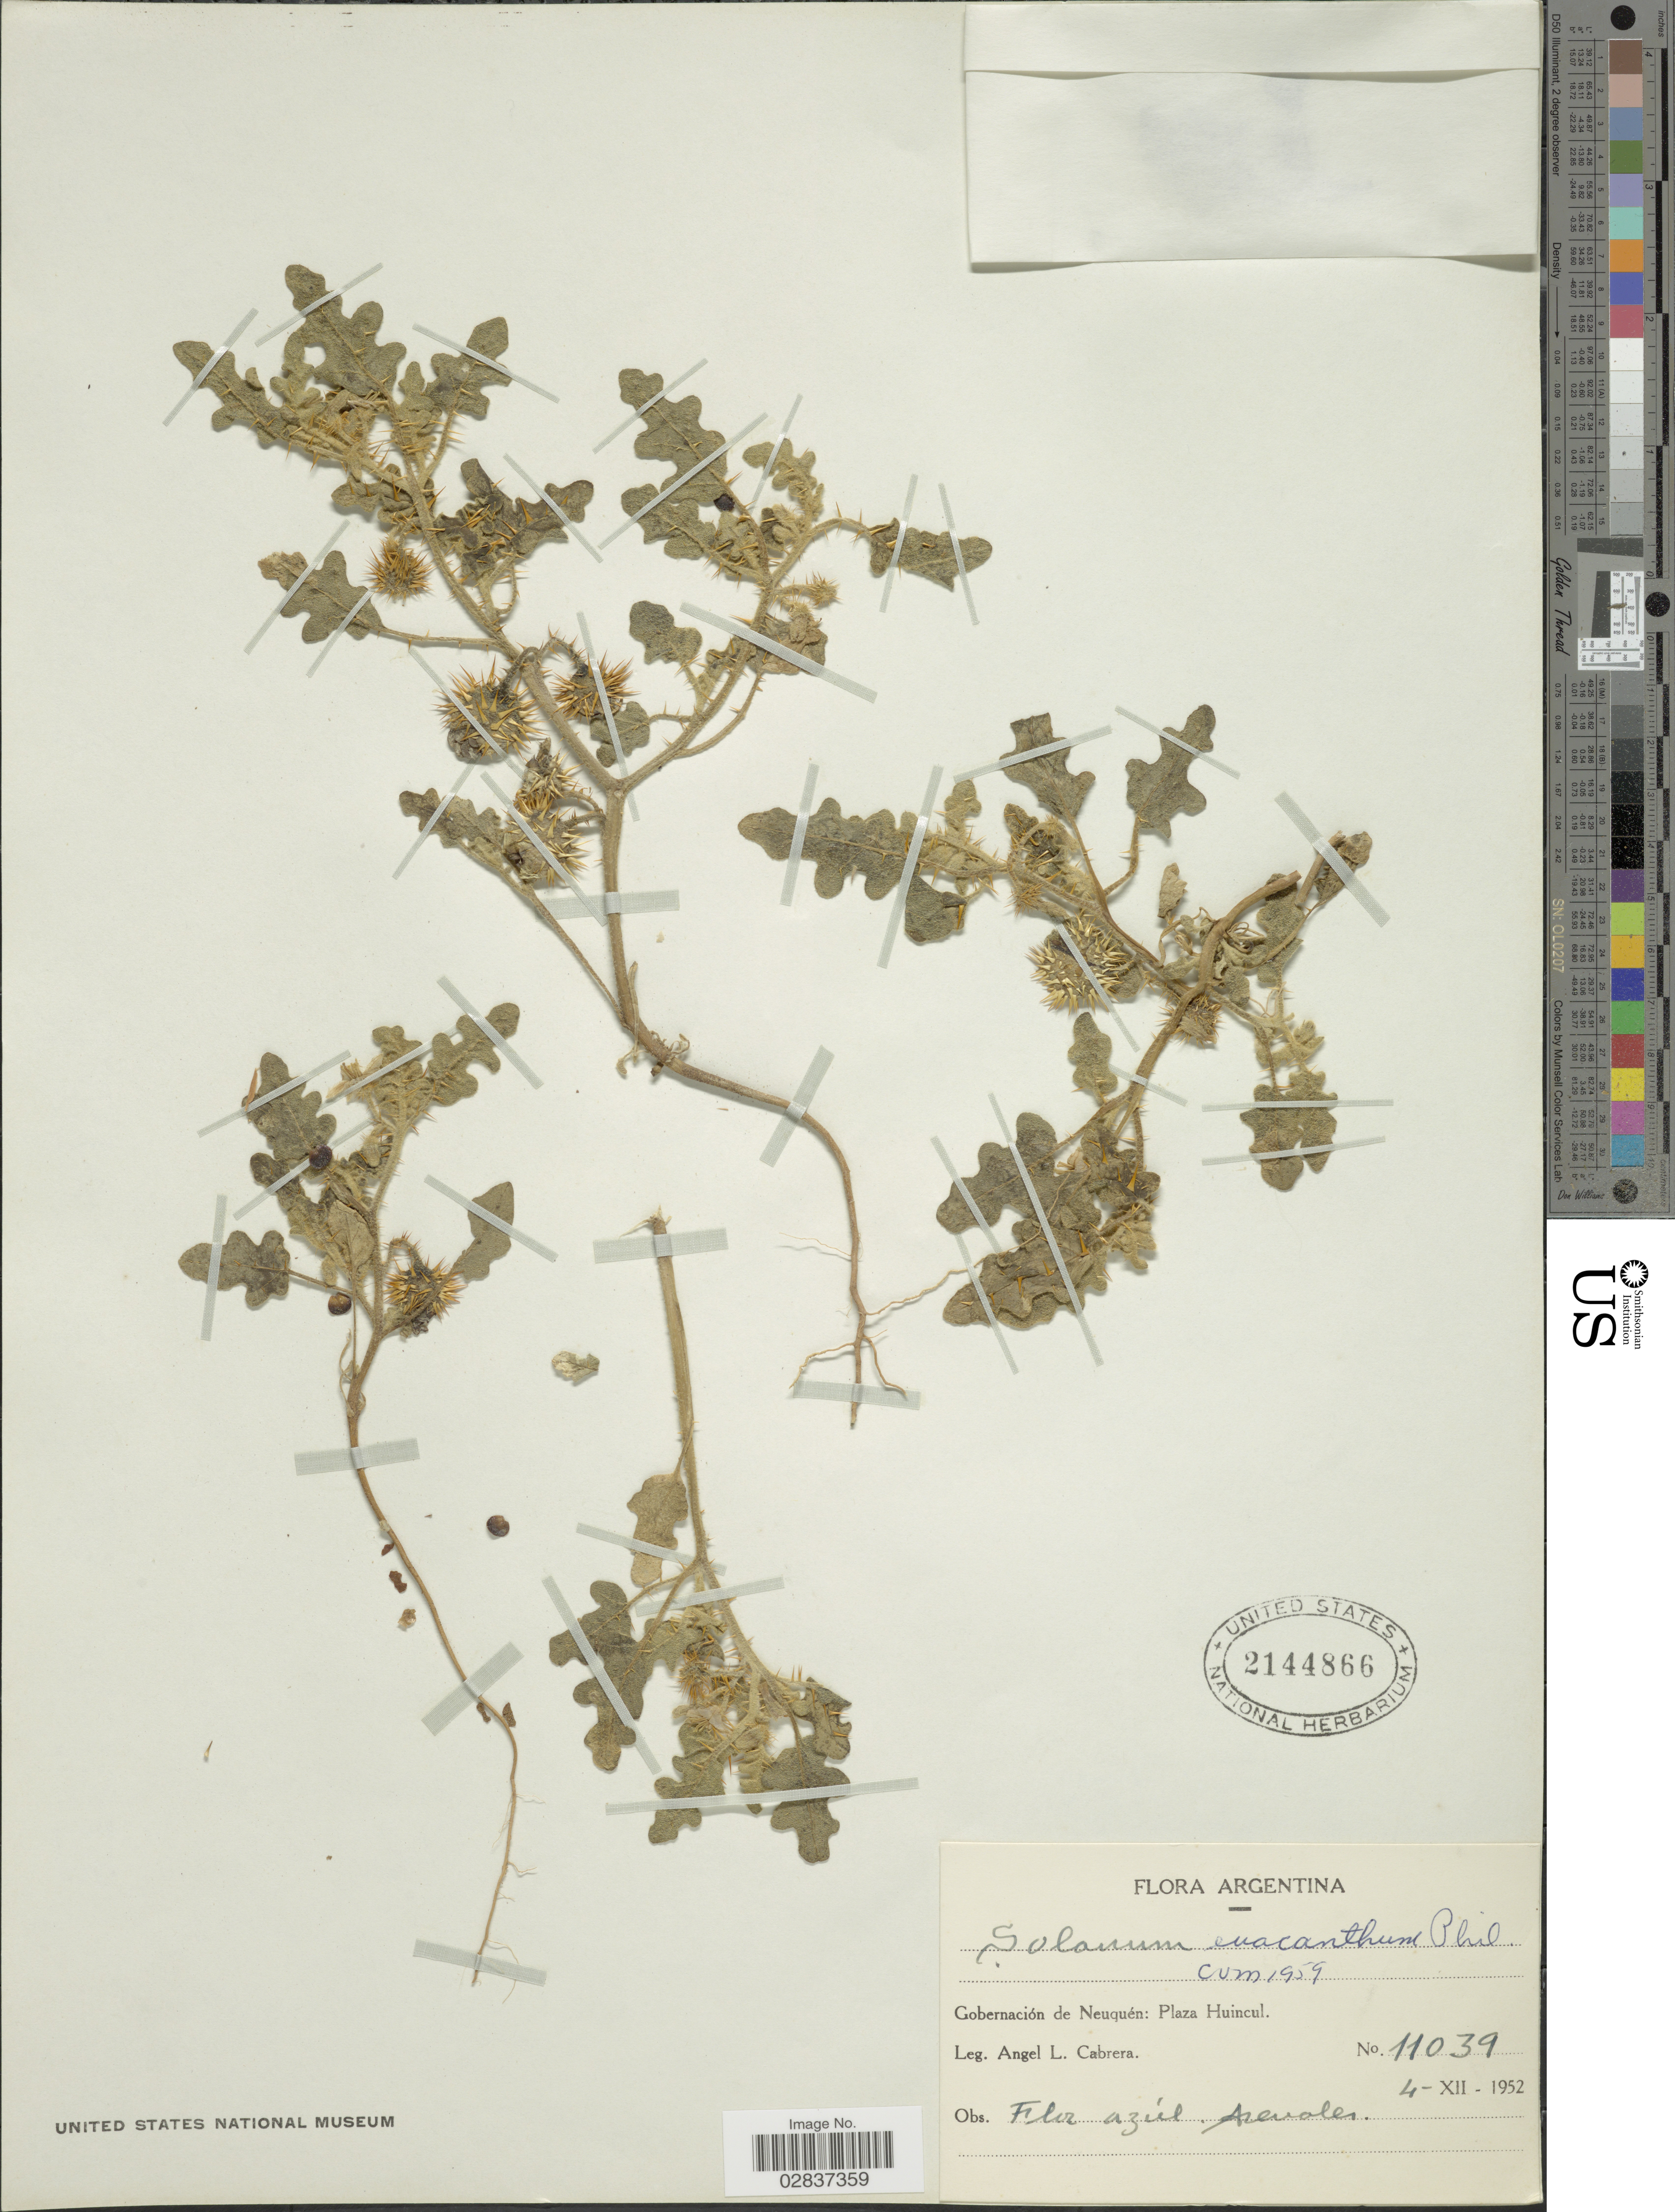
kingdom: Plantae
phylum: Tracheophyta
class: Magnoliopsida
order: Solanales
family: Solanaceae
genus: Solanum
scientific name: Solanum euacanthum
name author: Phil.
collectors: A. L. Cabrera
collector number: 11039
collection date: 1952-12-04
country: Argentina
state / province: Neuquen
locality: Gobernación de Neuquén: Plaza Huincul.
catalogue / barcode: US 2144866